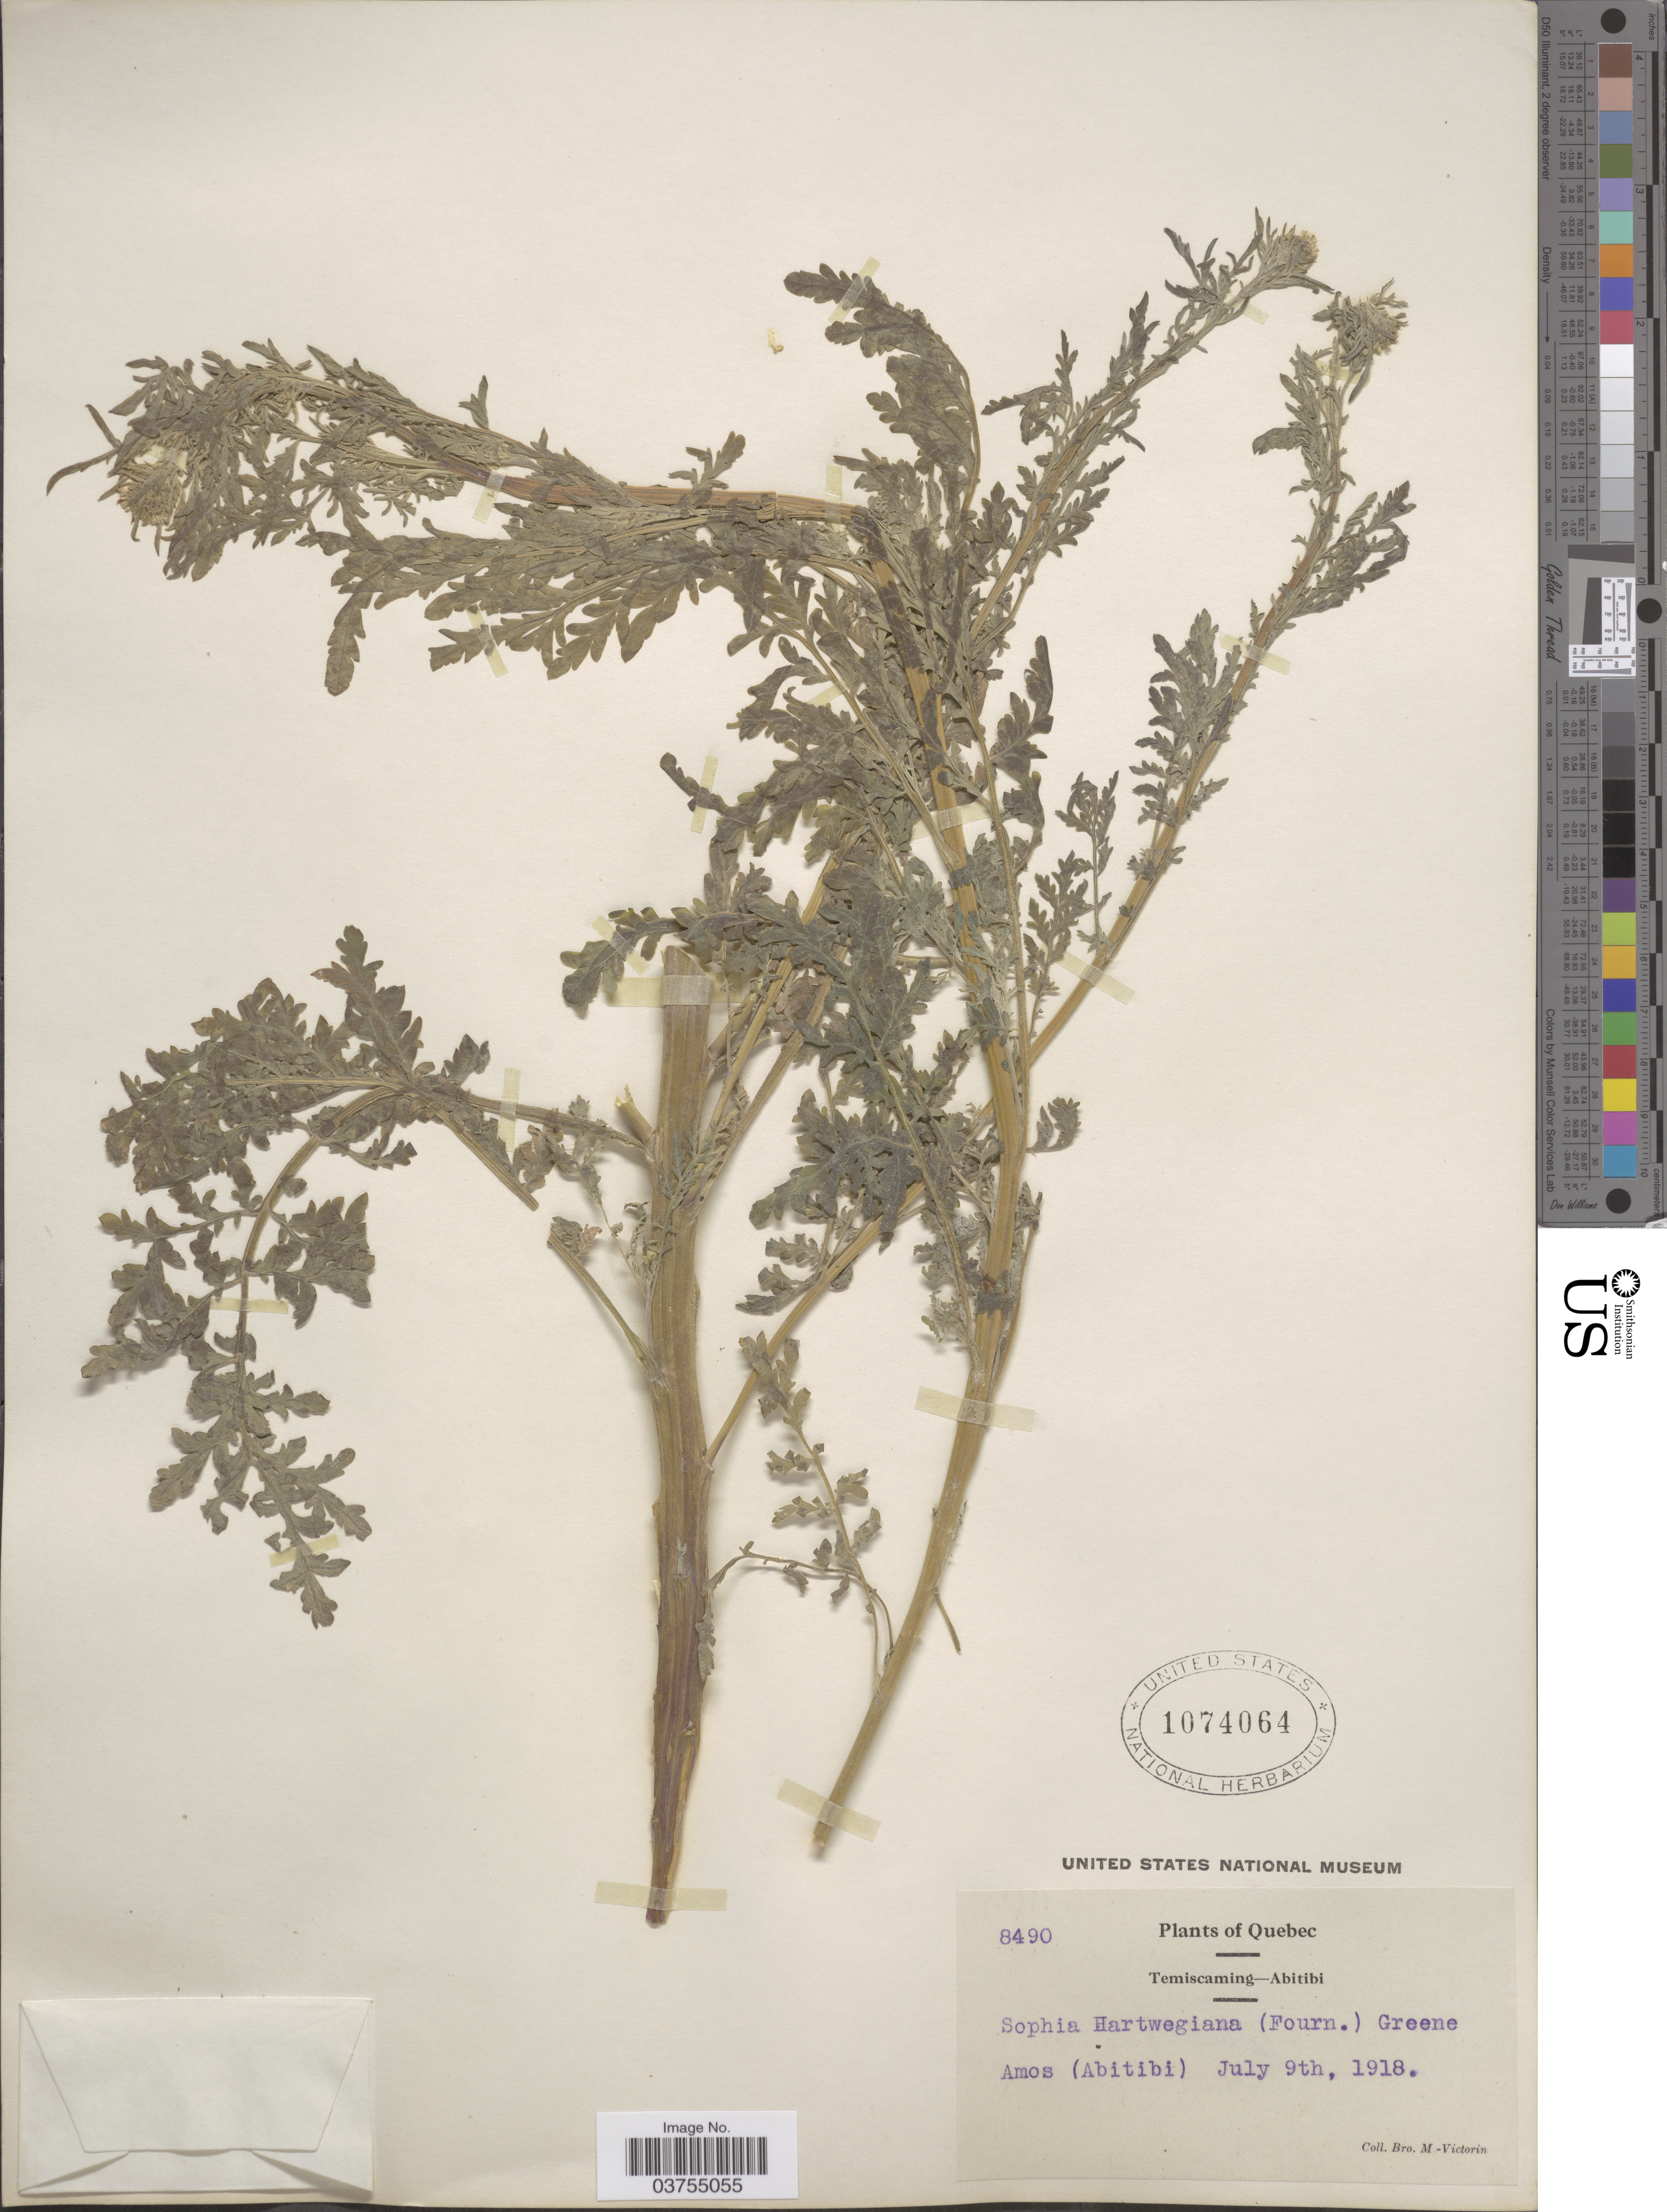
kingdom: Plantae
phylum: Tracheophyta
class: Magnoliopsida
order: Brassicales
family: Brassicaceae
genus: Descurainia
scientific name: Descurainia richardsonii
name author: (C.A. Mey.) O.E. Schulz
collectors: Fr. Marie-Victorin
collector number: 8490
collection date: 1918-07-09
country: Canada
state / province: Quebec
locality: Temiscaming-Abitibi. Amos (Abitibi).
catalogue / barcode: US 1074064